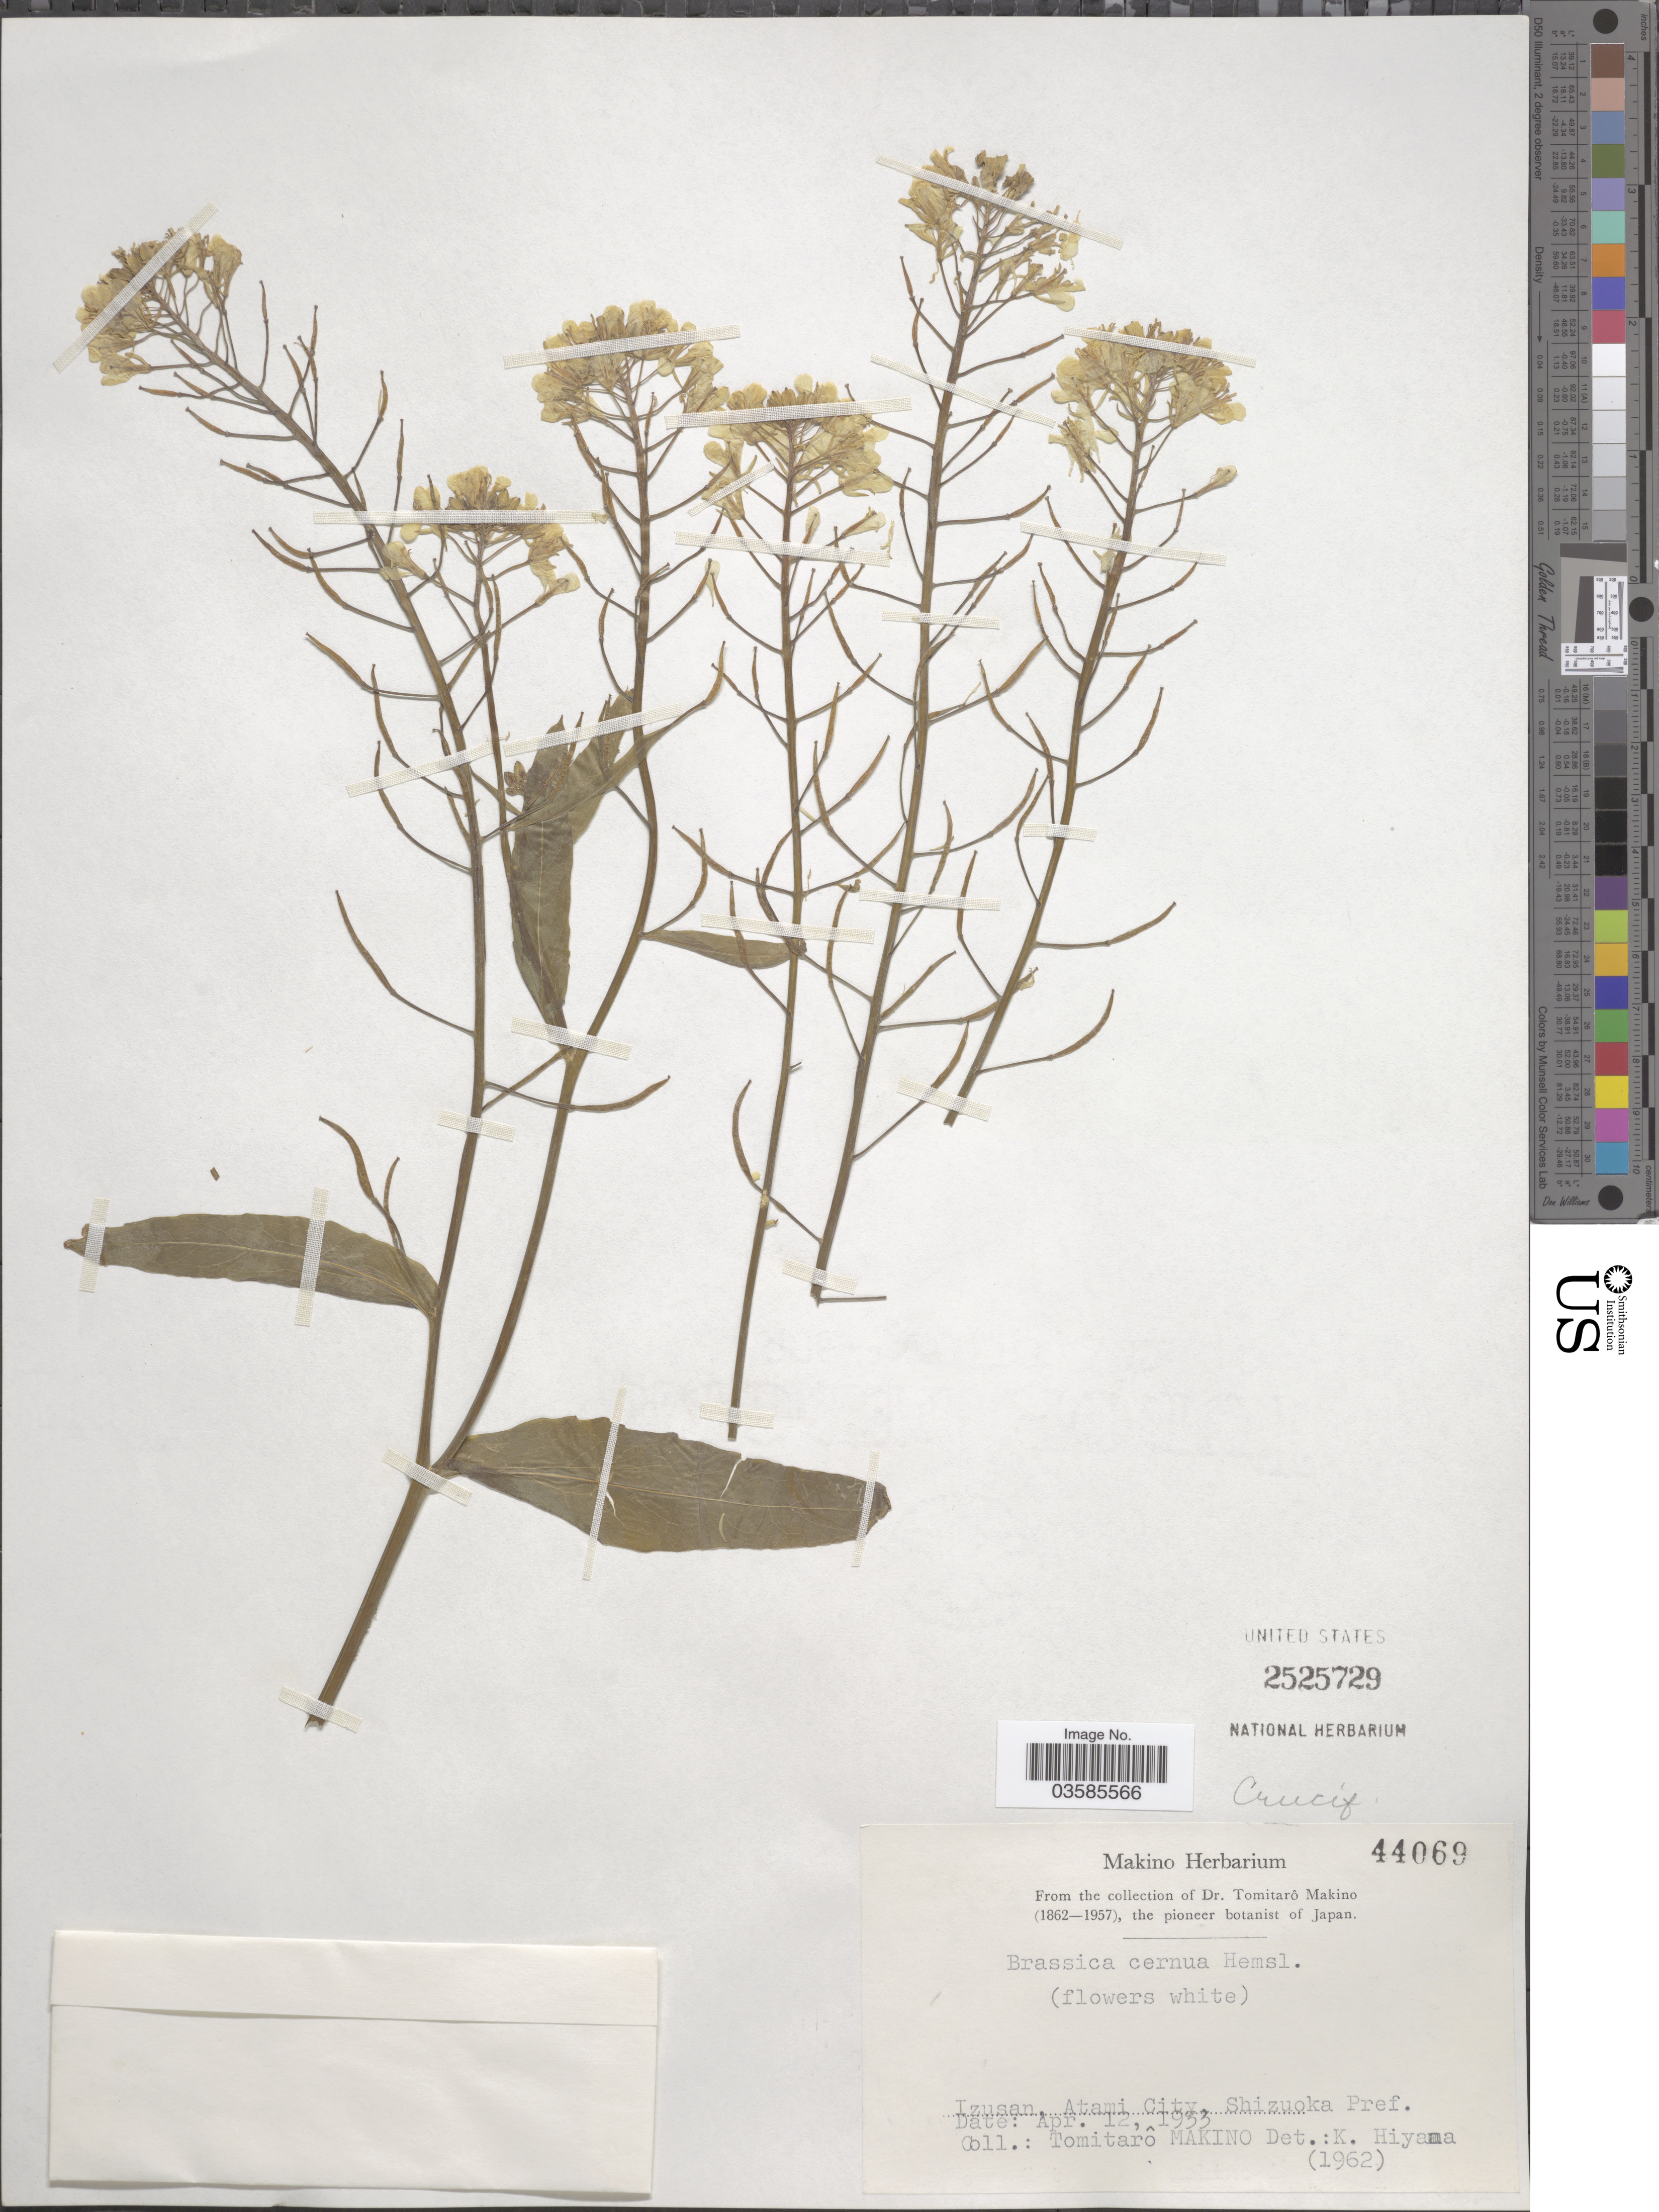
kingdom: Plantae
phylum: Tracheophyta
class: Magnoliopsida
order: Brassicales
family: Brassicaceae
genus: Brassica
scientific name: Brassica cernua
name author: (Thunb.) F.B. Forbes & Hemsl.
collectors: T. Makino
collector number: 44069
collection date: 1933-04-12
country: Japan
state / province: Sizuoka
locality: Izusan, Atami City, Shizuoka Pref.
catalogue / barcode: US 2525729